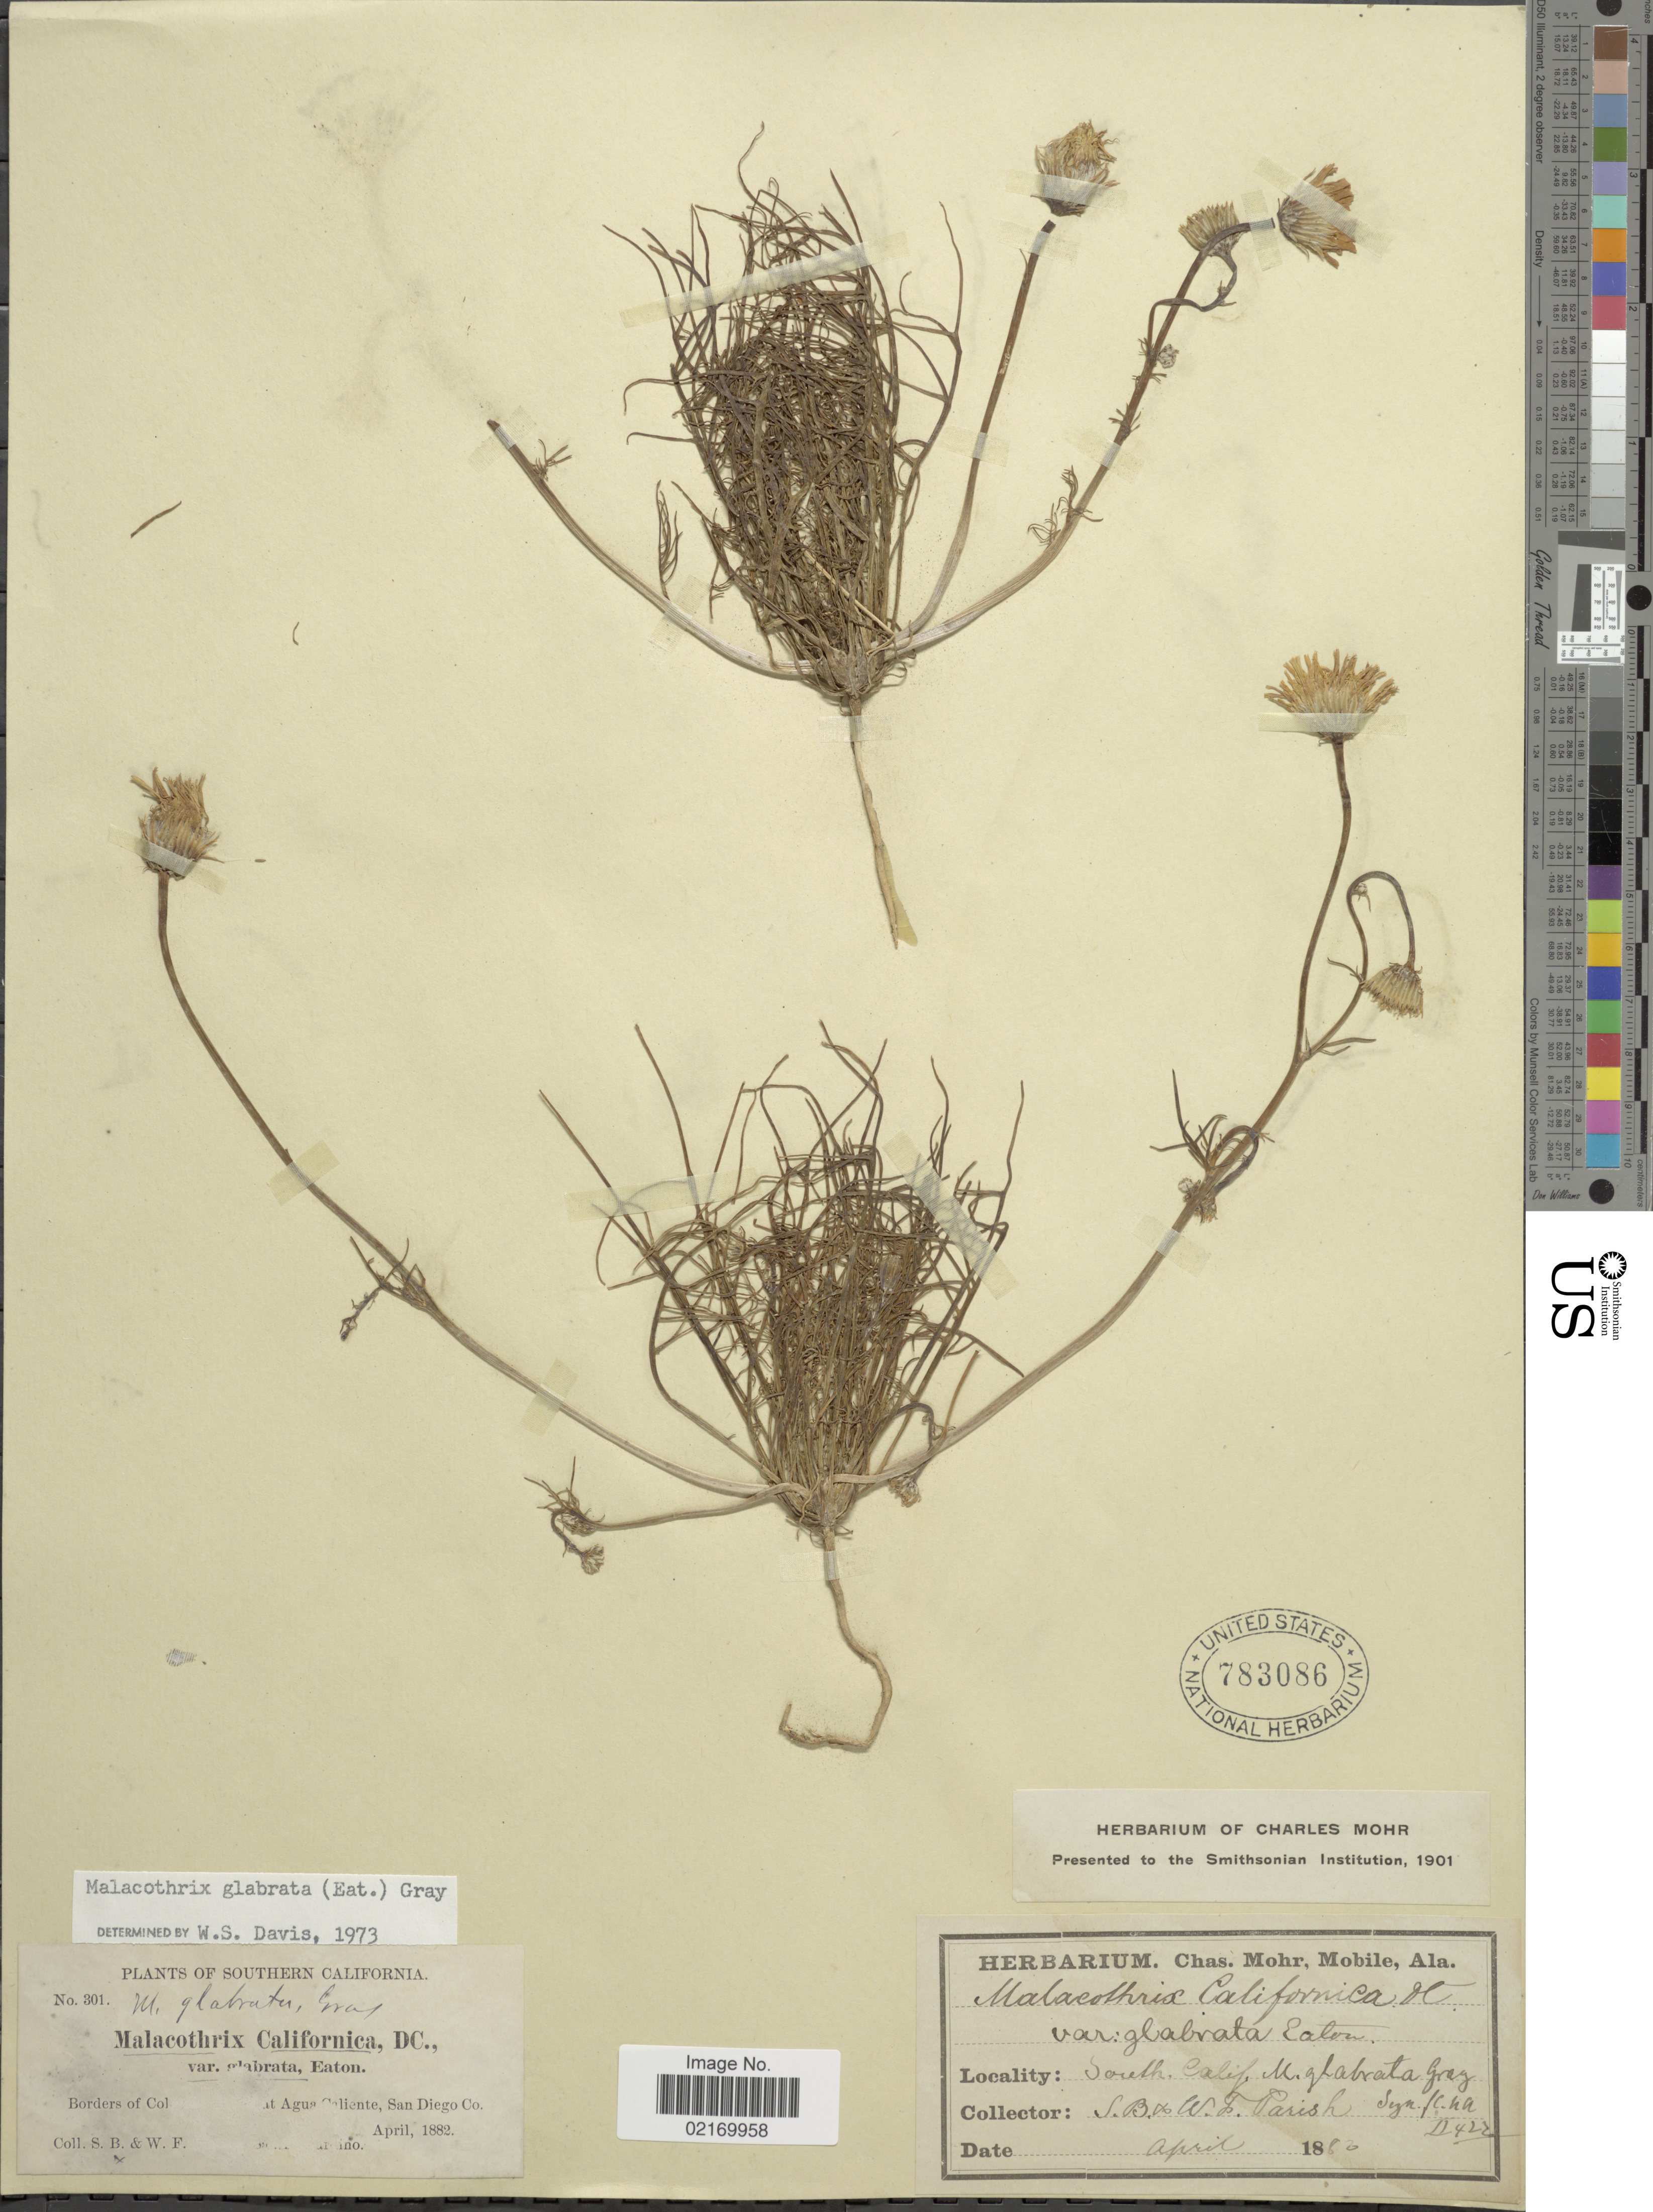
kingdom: Plantae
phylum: Tracheophyta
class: Magnoliopsida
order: Asterales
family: Asteraceae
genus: Malacothrix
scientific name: Malacothrix glabrata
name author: (A. Gray ex D.C. Eaton) A. Gray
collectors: S. B. Parish & W. F. Parish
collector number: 301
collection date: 1882-04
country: United States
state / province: California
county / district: San Diego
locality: Southern California, borders of Colorado desert, Agua Caliente, San Diego Co.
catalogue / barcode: US 783086